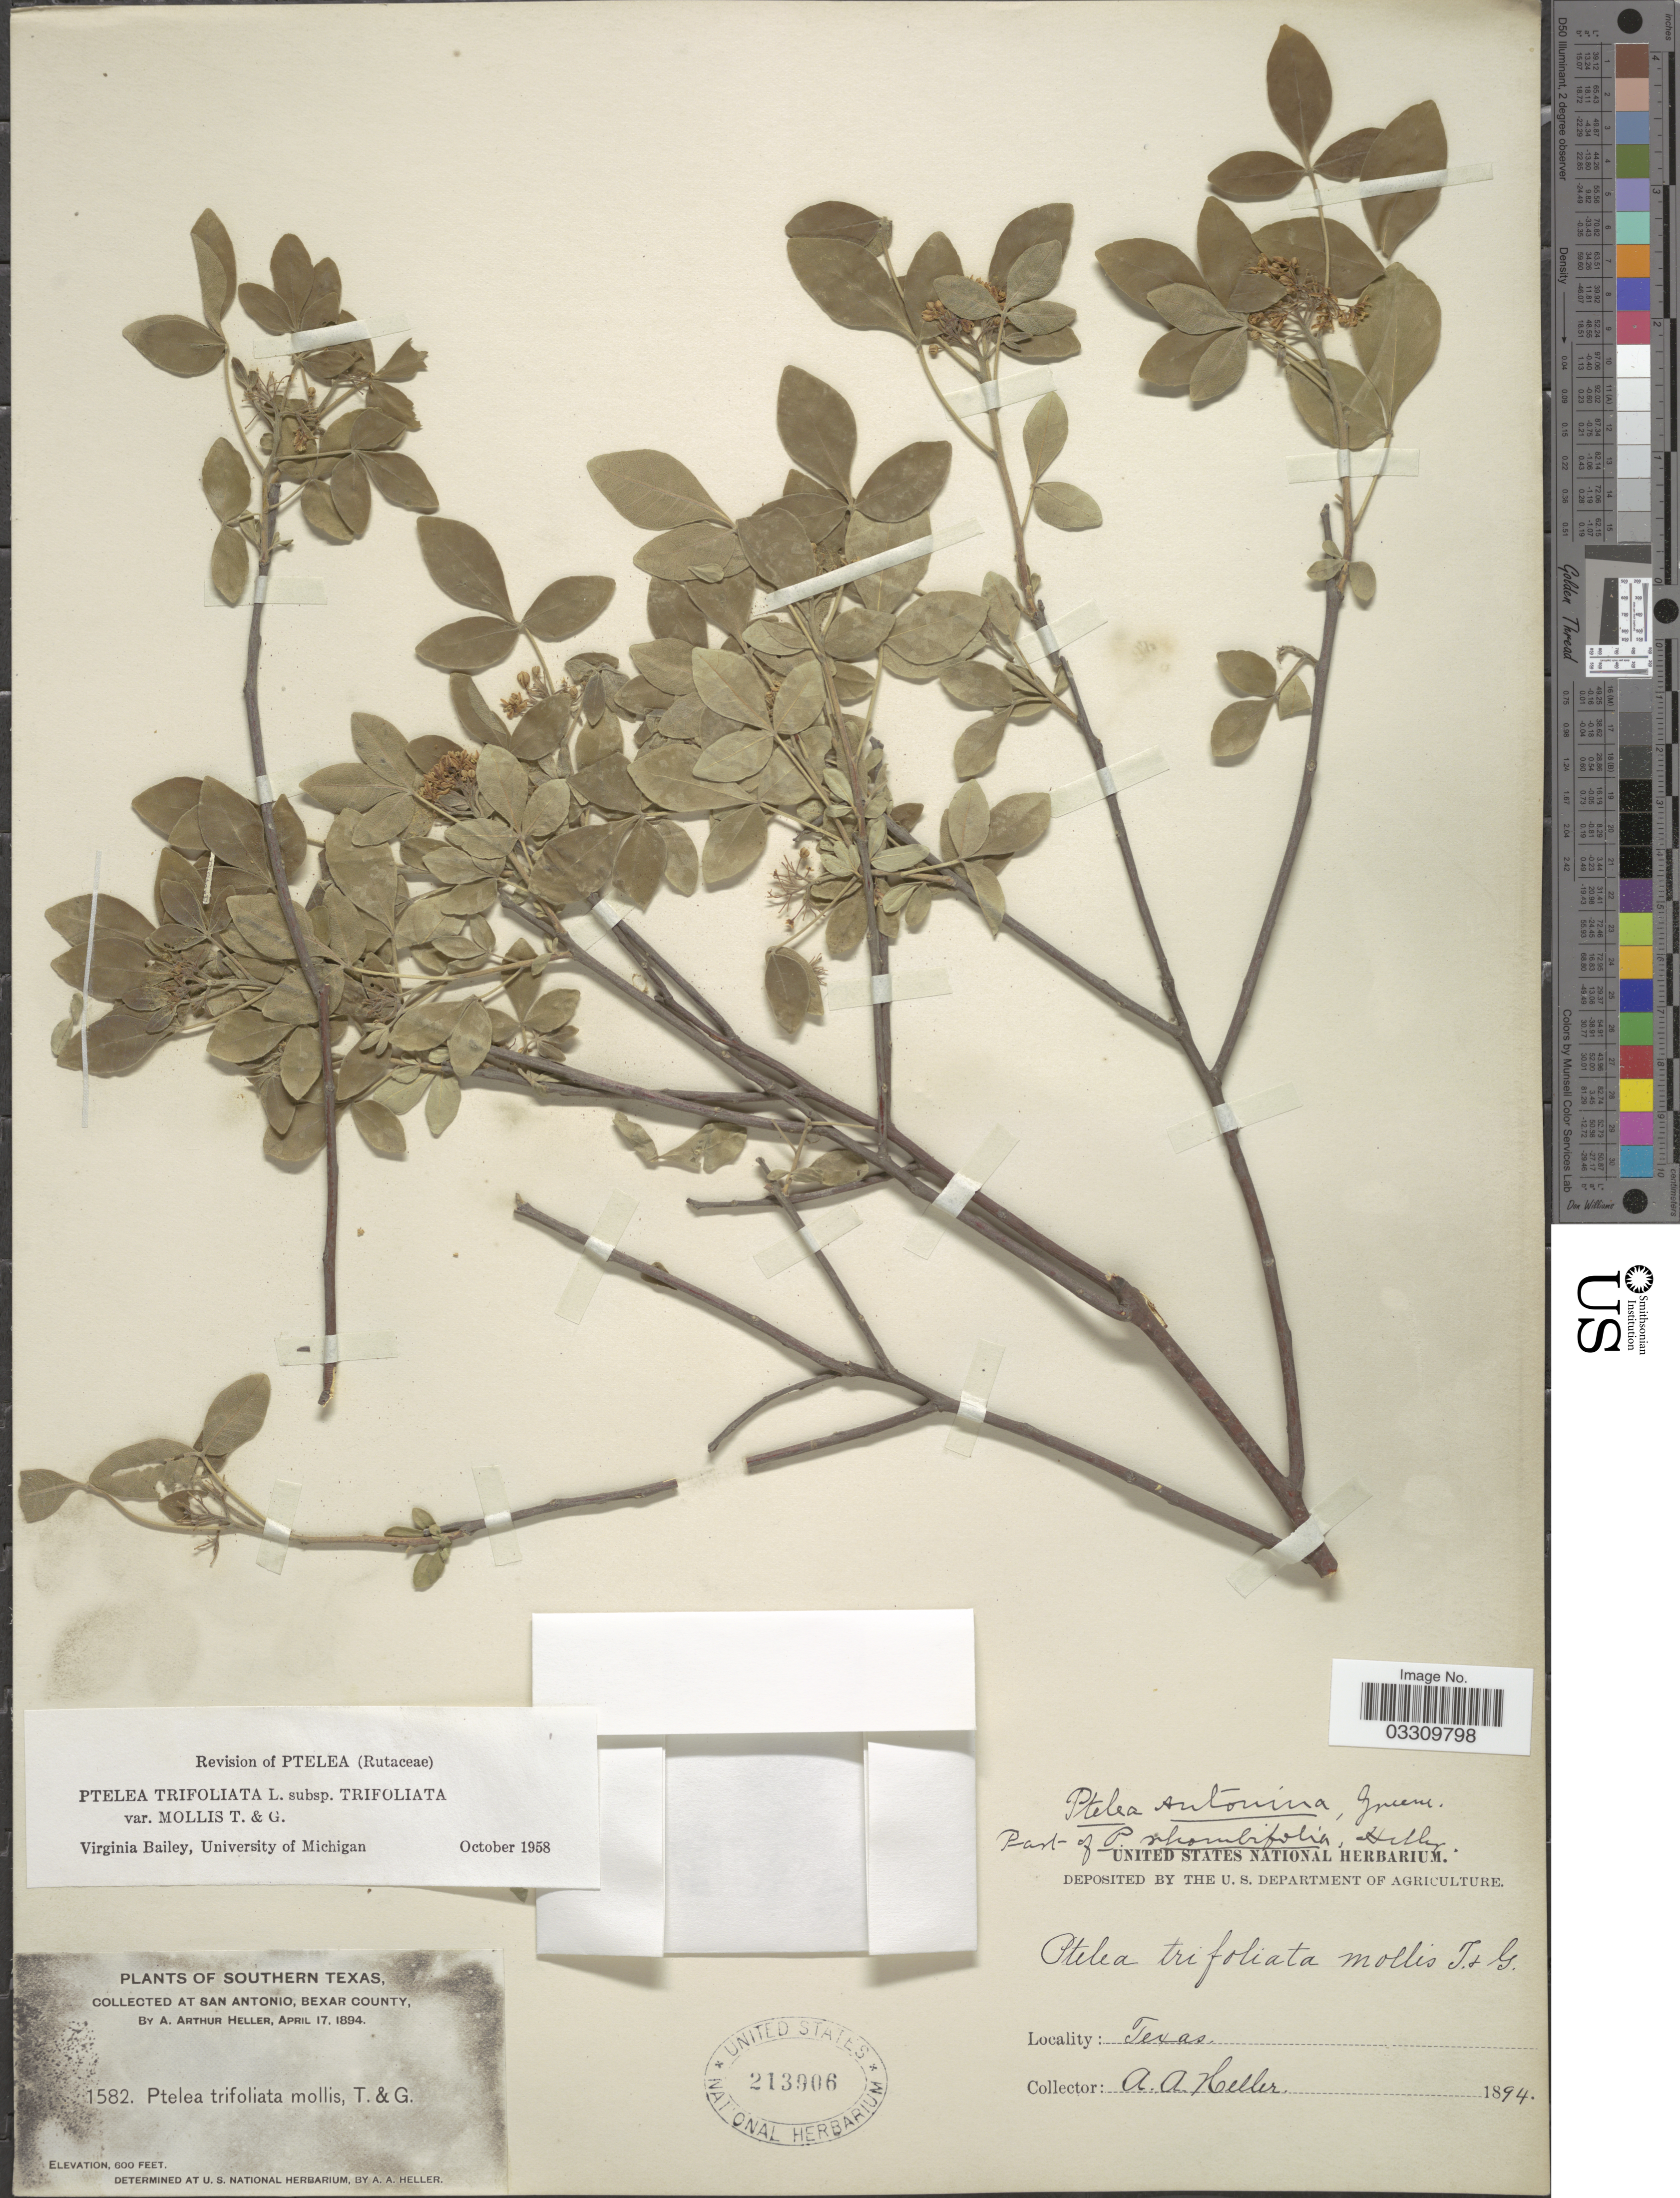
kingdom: Plantae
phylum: Tracheophyta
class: Magnoliopsida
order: Sapindales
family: Rutaceae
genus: Ptelea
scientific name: Ptelea trifoliata var. mollis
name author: Torr. & A. Gray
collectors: A. A. Heller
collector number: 1582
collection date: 1894-04-17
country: United States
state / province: Texas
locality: Southern Texas. At San Antonio, Bexar County.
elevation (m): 183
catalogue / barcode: US 213906